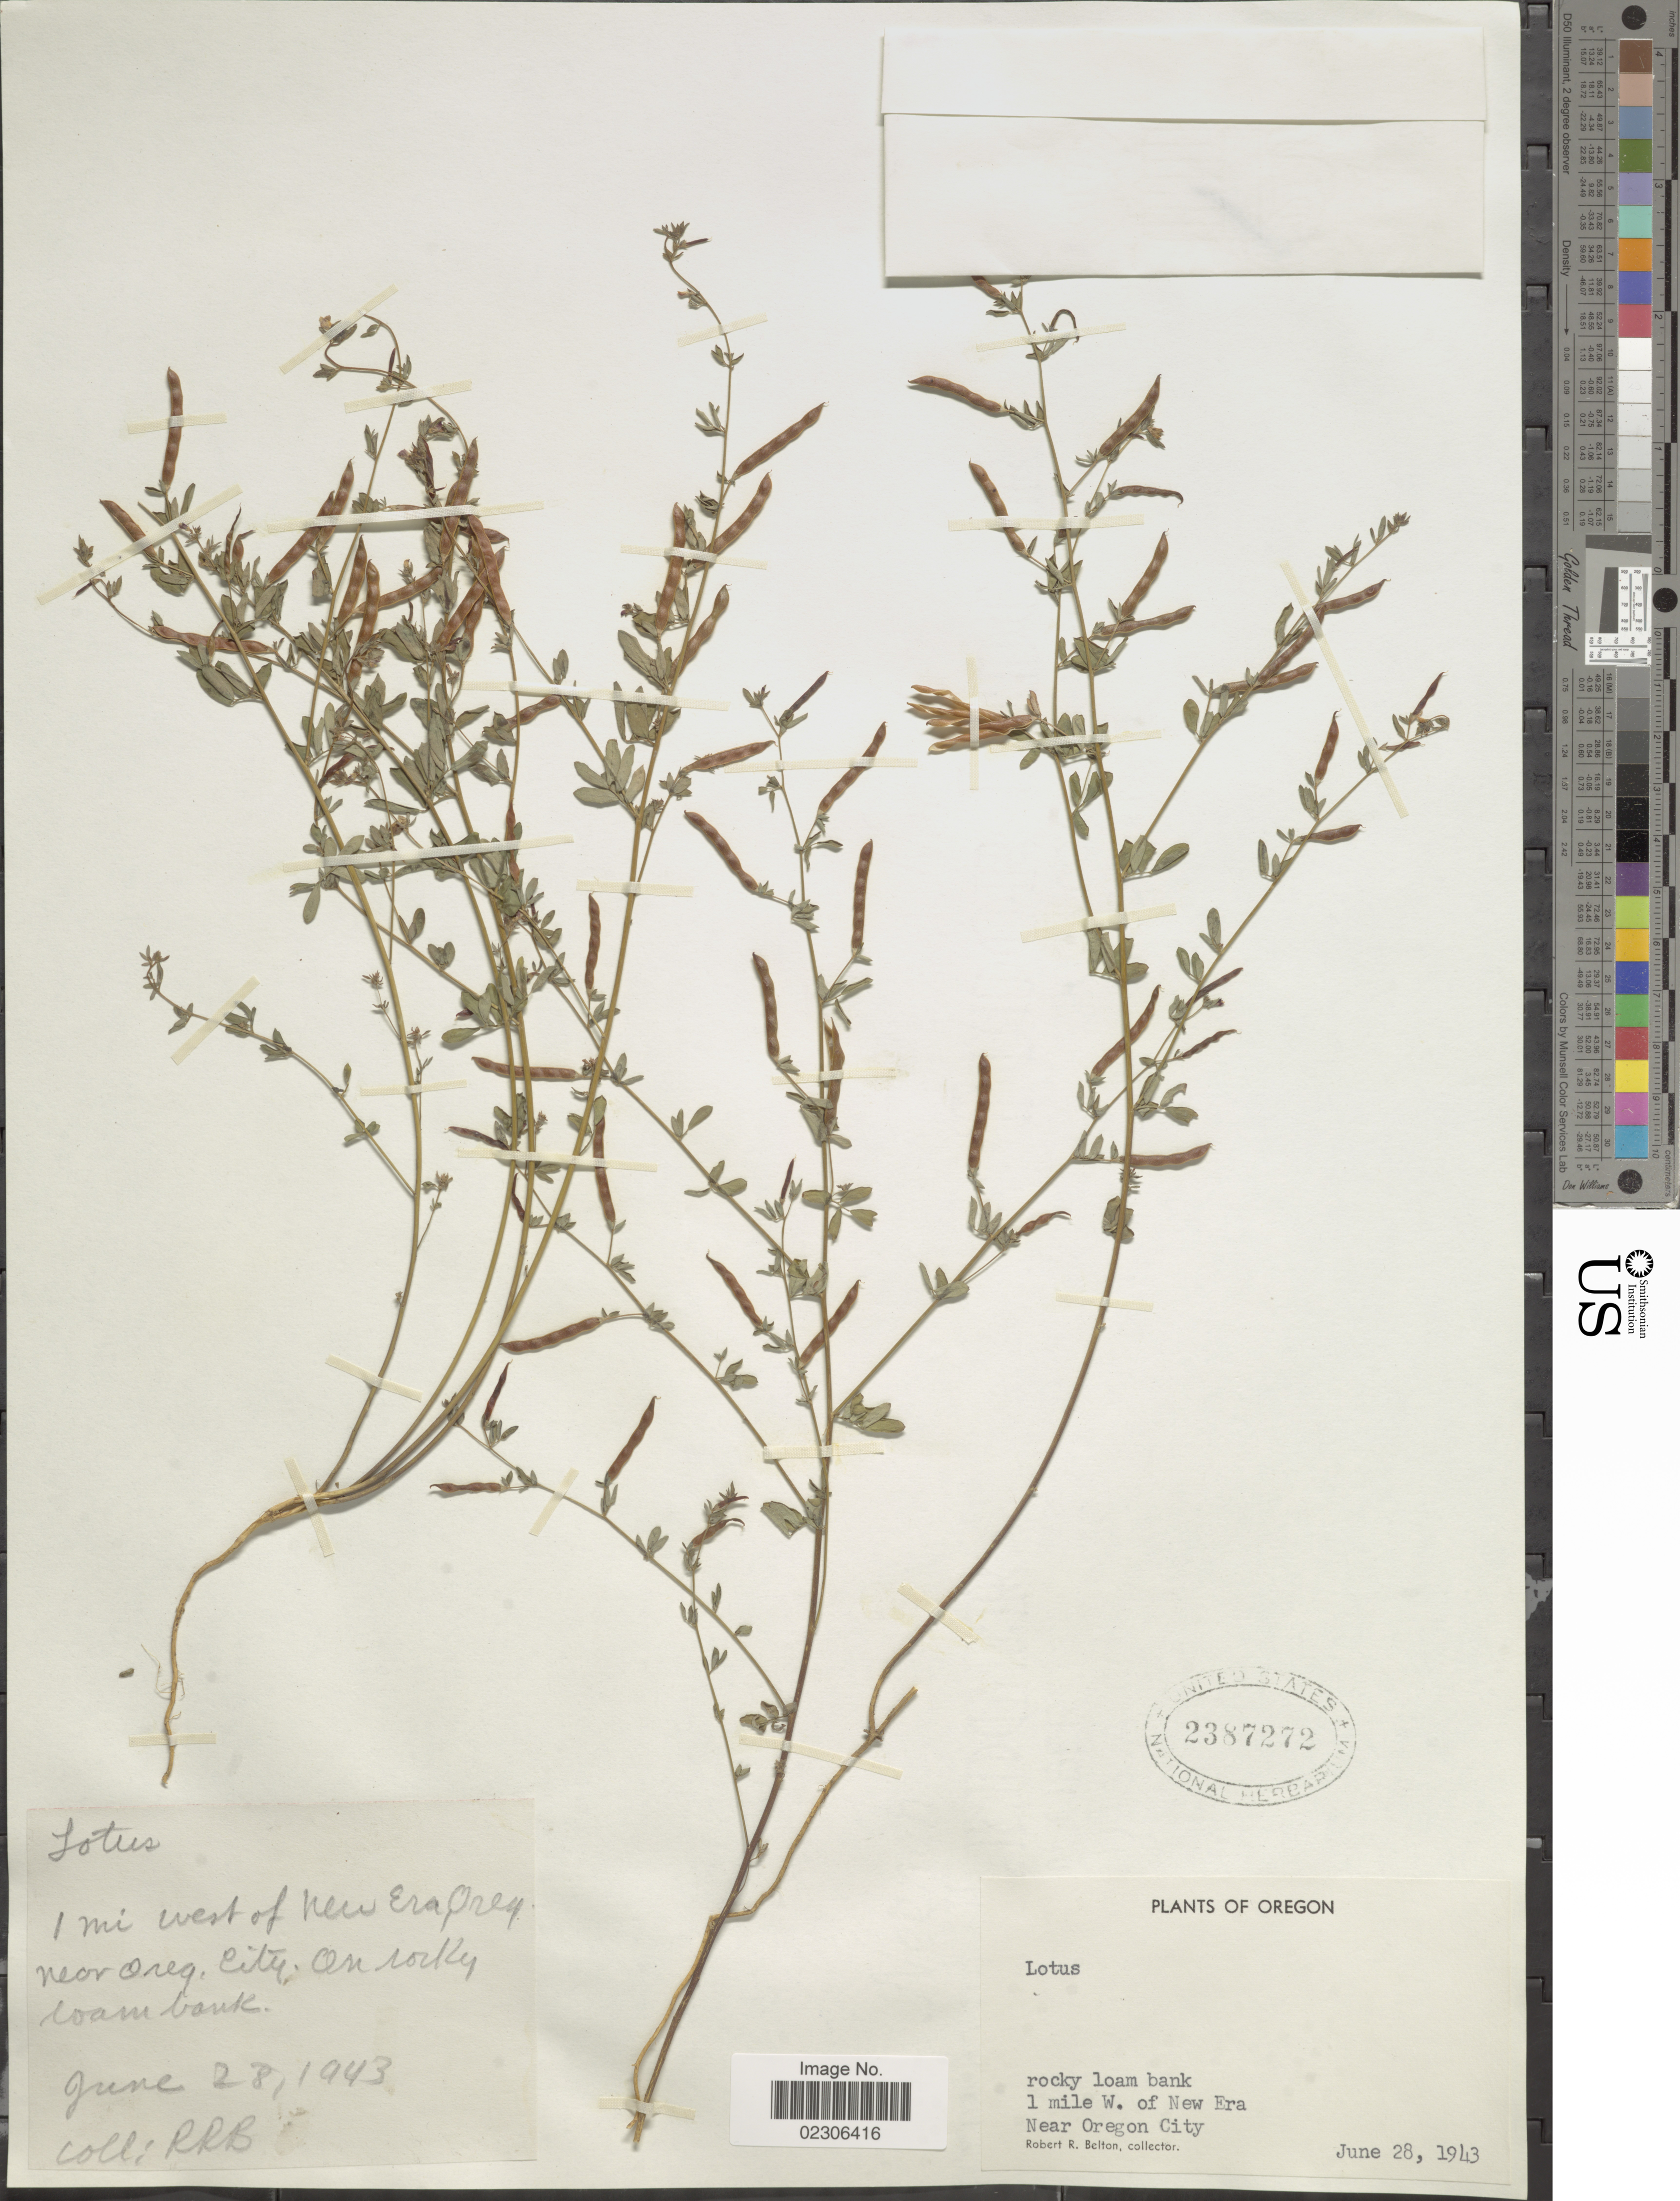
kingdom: Plantae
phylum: Tracheophyta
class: Magnoliopsida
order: Fabales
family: Fabaceae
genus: Lotus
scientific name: Lotus sp.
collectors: R. Belton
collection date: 1943-06-28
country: United States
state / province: Oregon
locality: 1 mile W. of New Era, Near Oregon City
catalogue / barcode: US 2387272